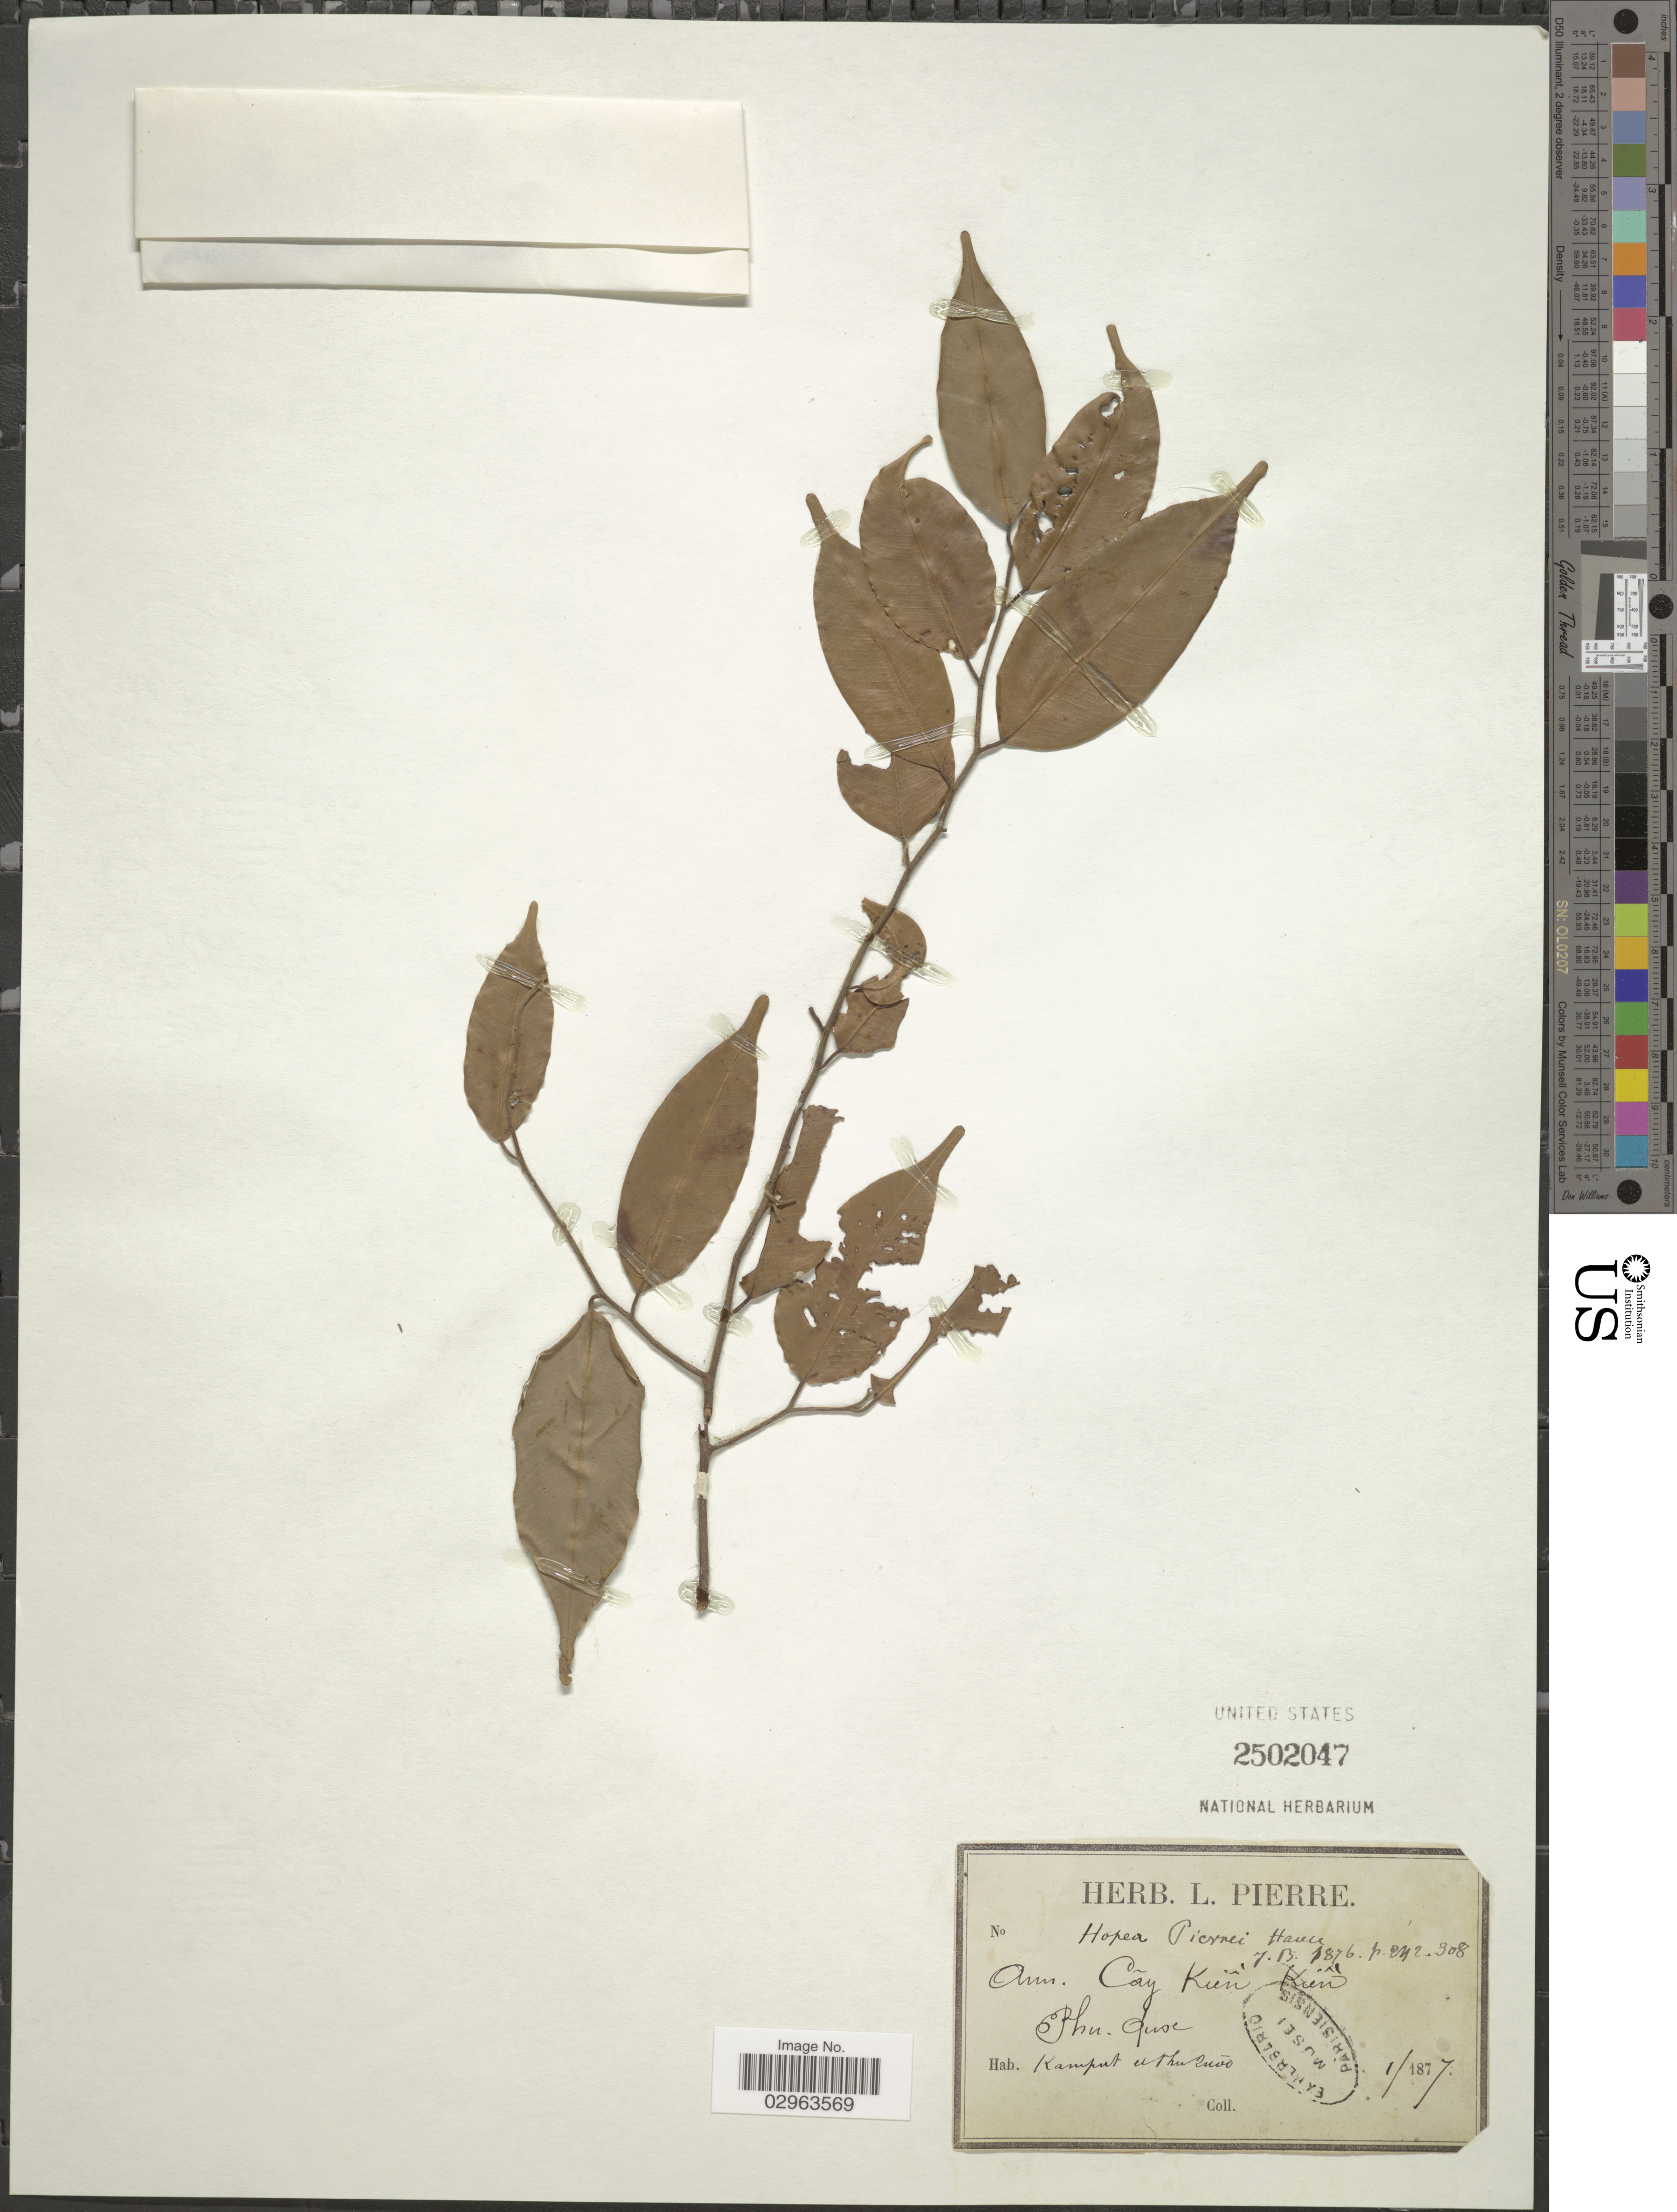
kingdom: Plantae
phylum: Tracheophyta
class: Magnoliopsida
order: Malvales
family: Dipterocarpaceae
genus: Hopea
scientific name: Hopea pierrei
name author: Hance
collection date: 1877-01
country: Vietnam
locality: Ann. Cãy Kien Kien. Phu Quoc. Kaput et Phu Quoc.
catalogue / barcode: US 2502047